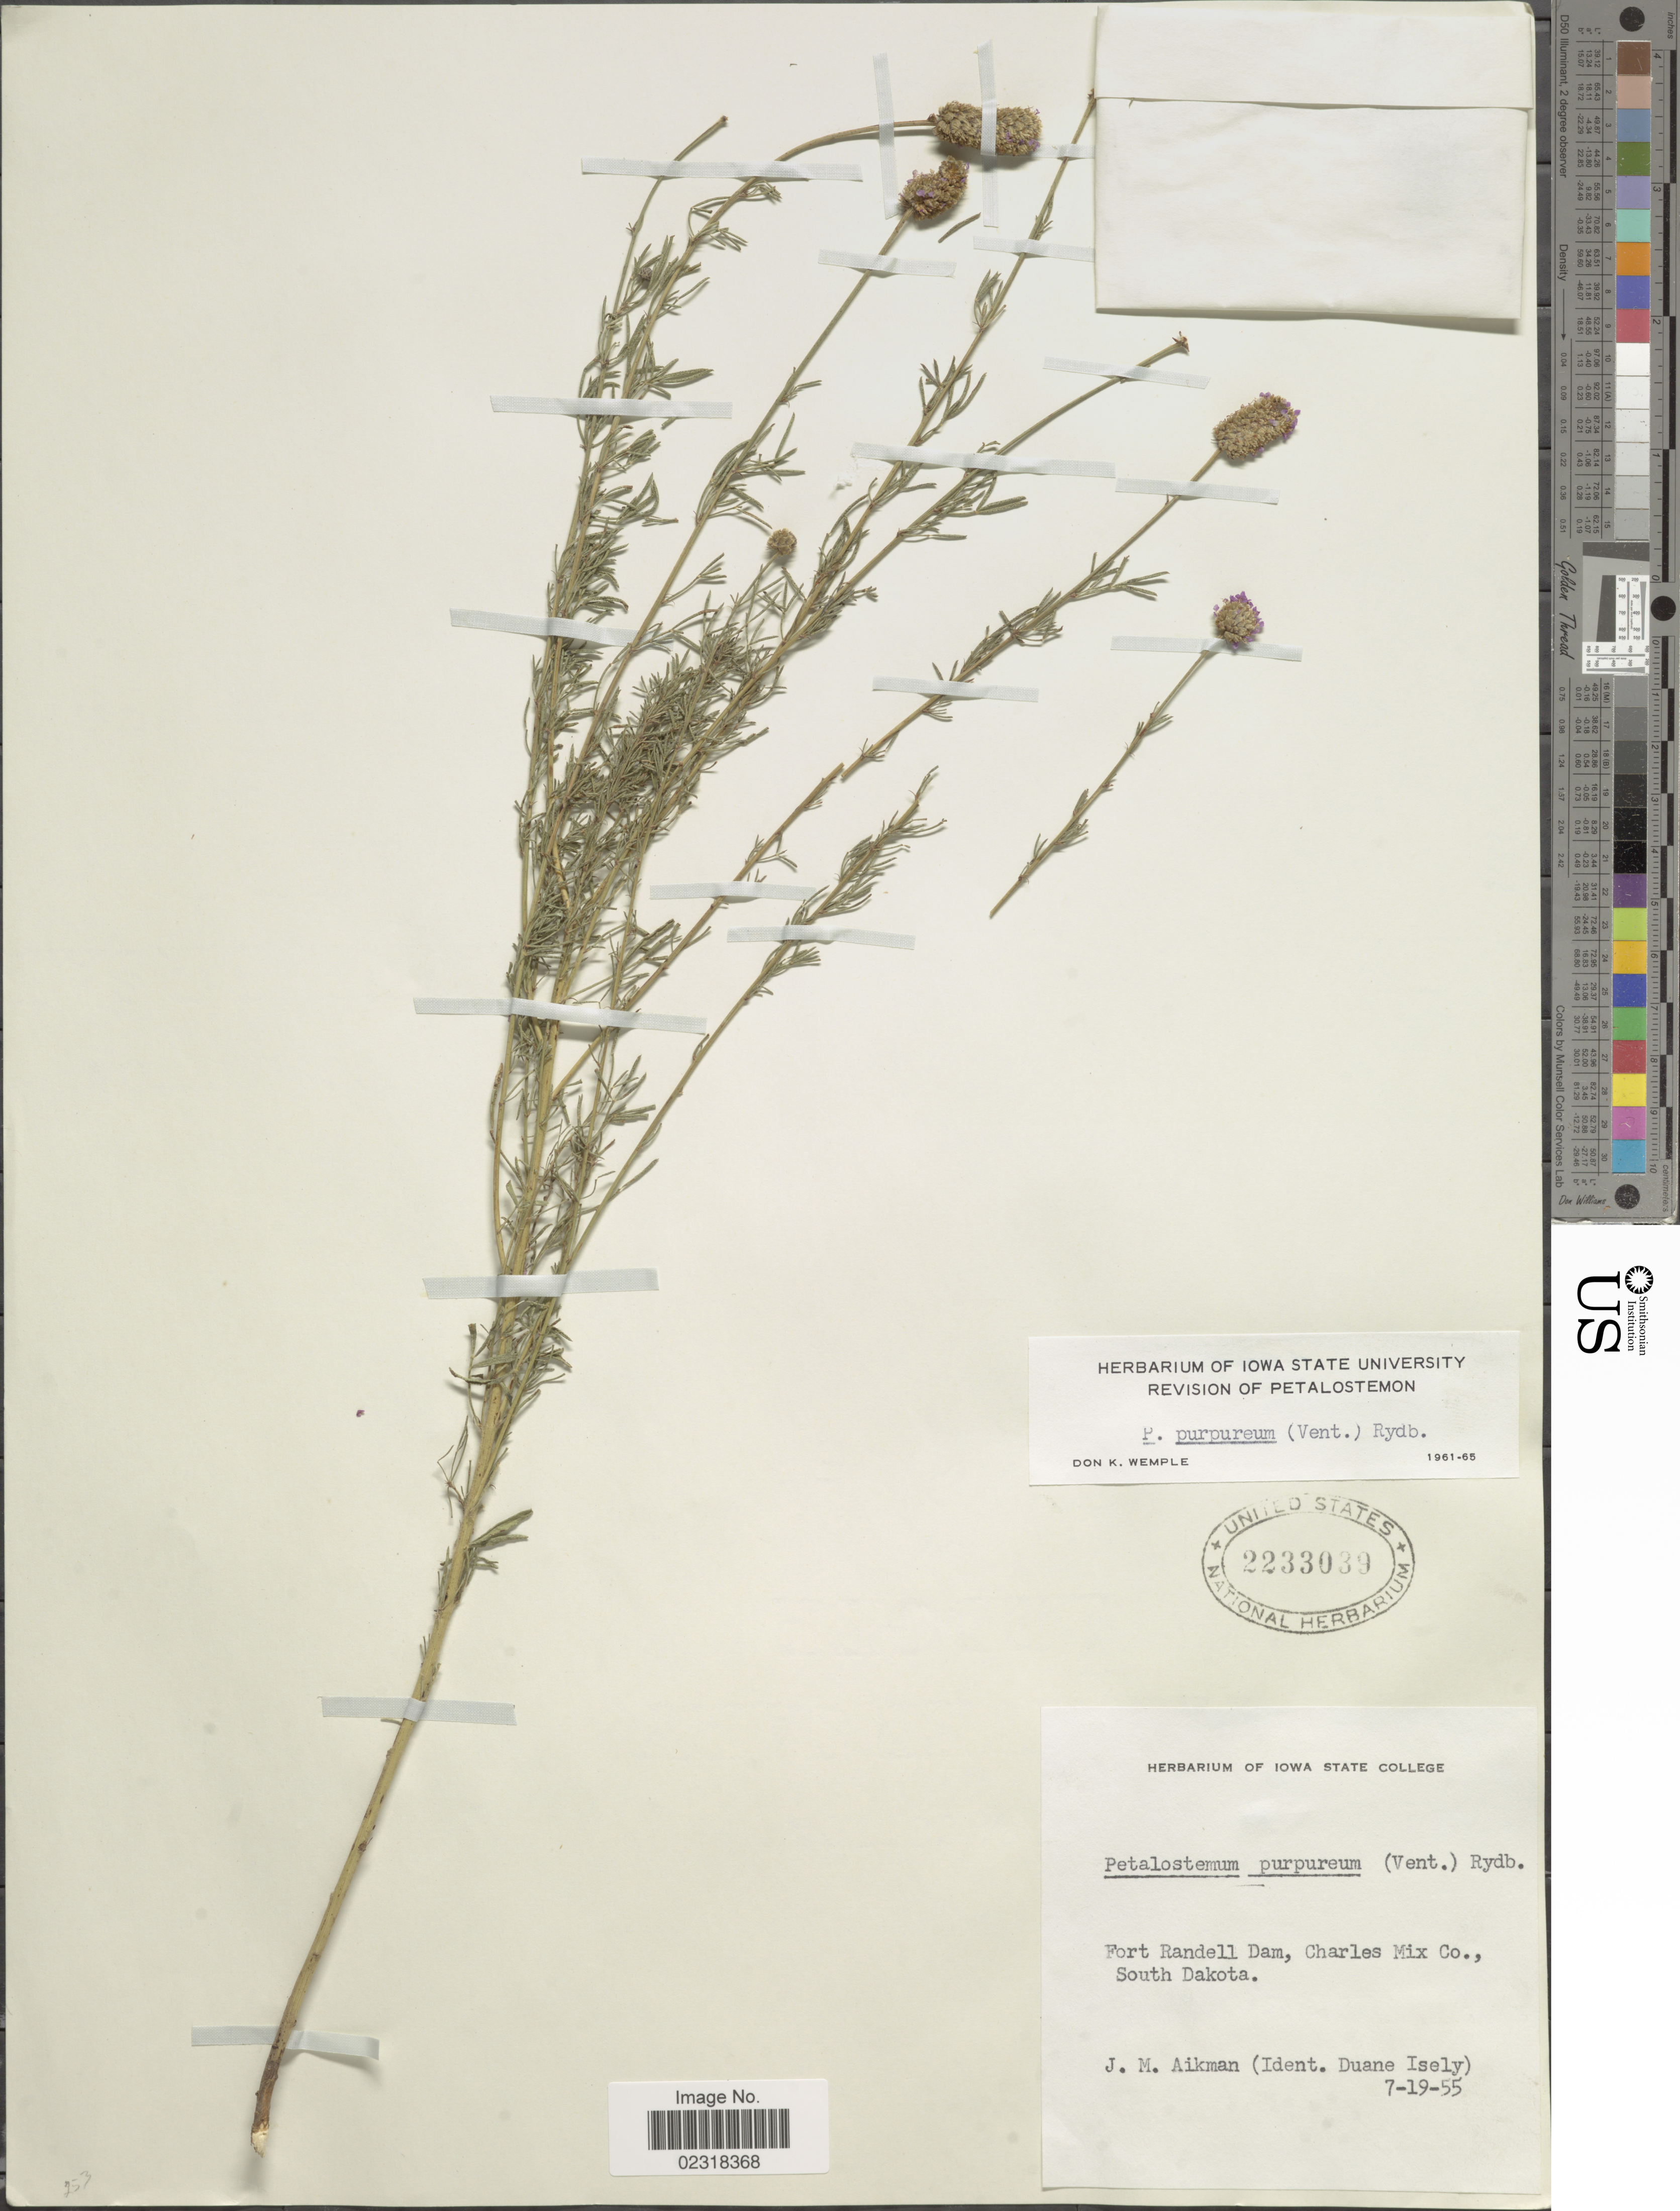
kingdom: Plantae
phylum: Tracheophyta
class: Magnoliopsida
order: Fabales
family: Fabaceae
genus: Dalea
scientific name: Dalea purpurea var. purpurea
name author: Vent.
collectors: J. Aikman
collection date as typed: Transcribed d/m/y: 19/7/55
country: United States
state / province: South Dakota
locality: Fort Randell Dam, Charles Mix Co., South Dakota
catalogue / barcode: US 2233039